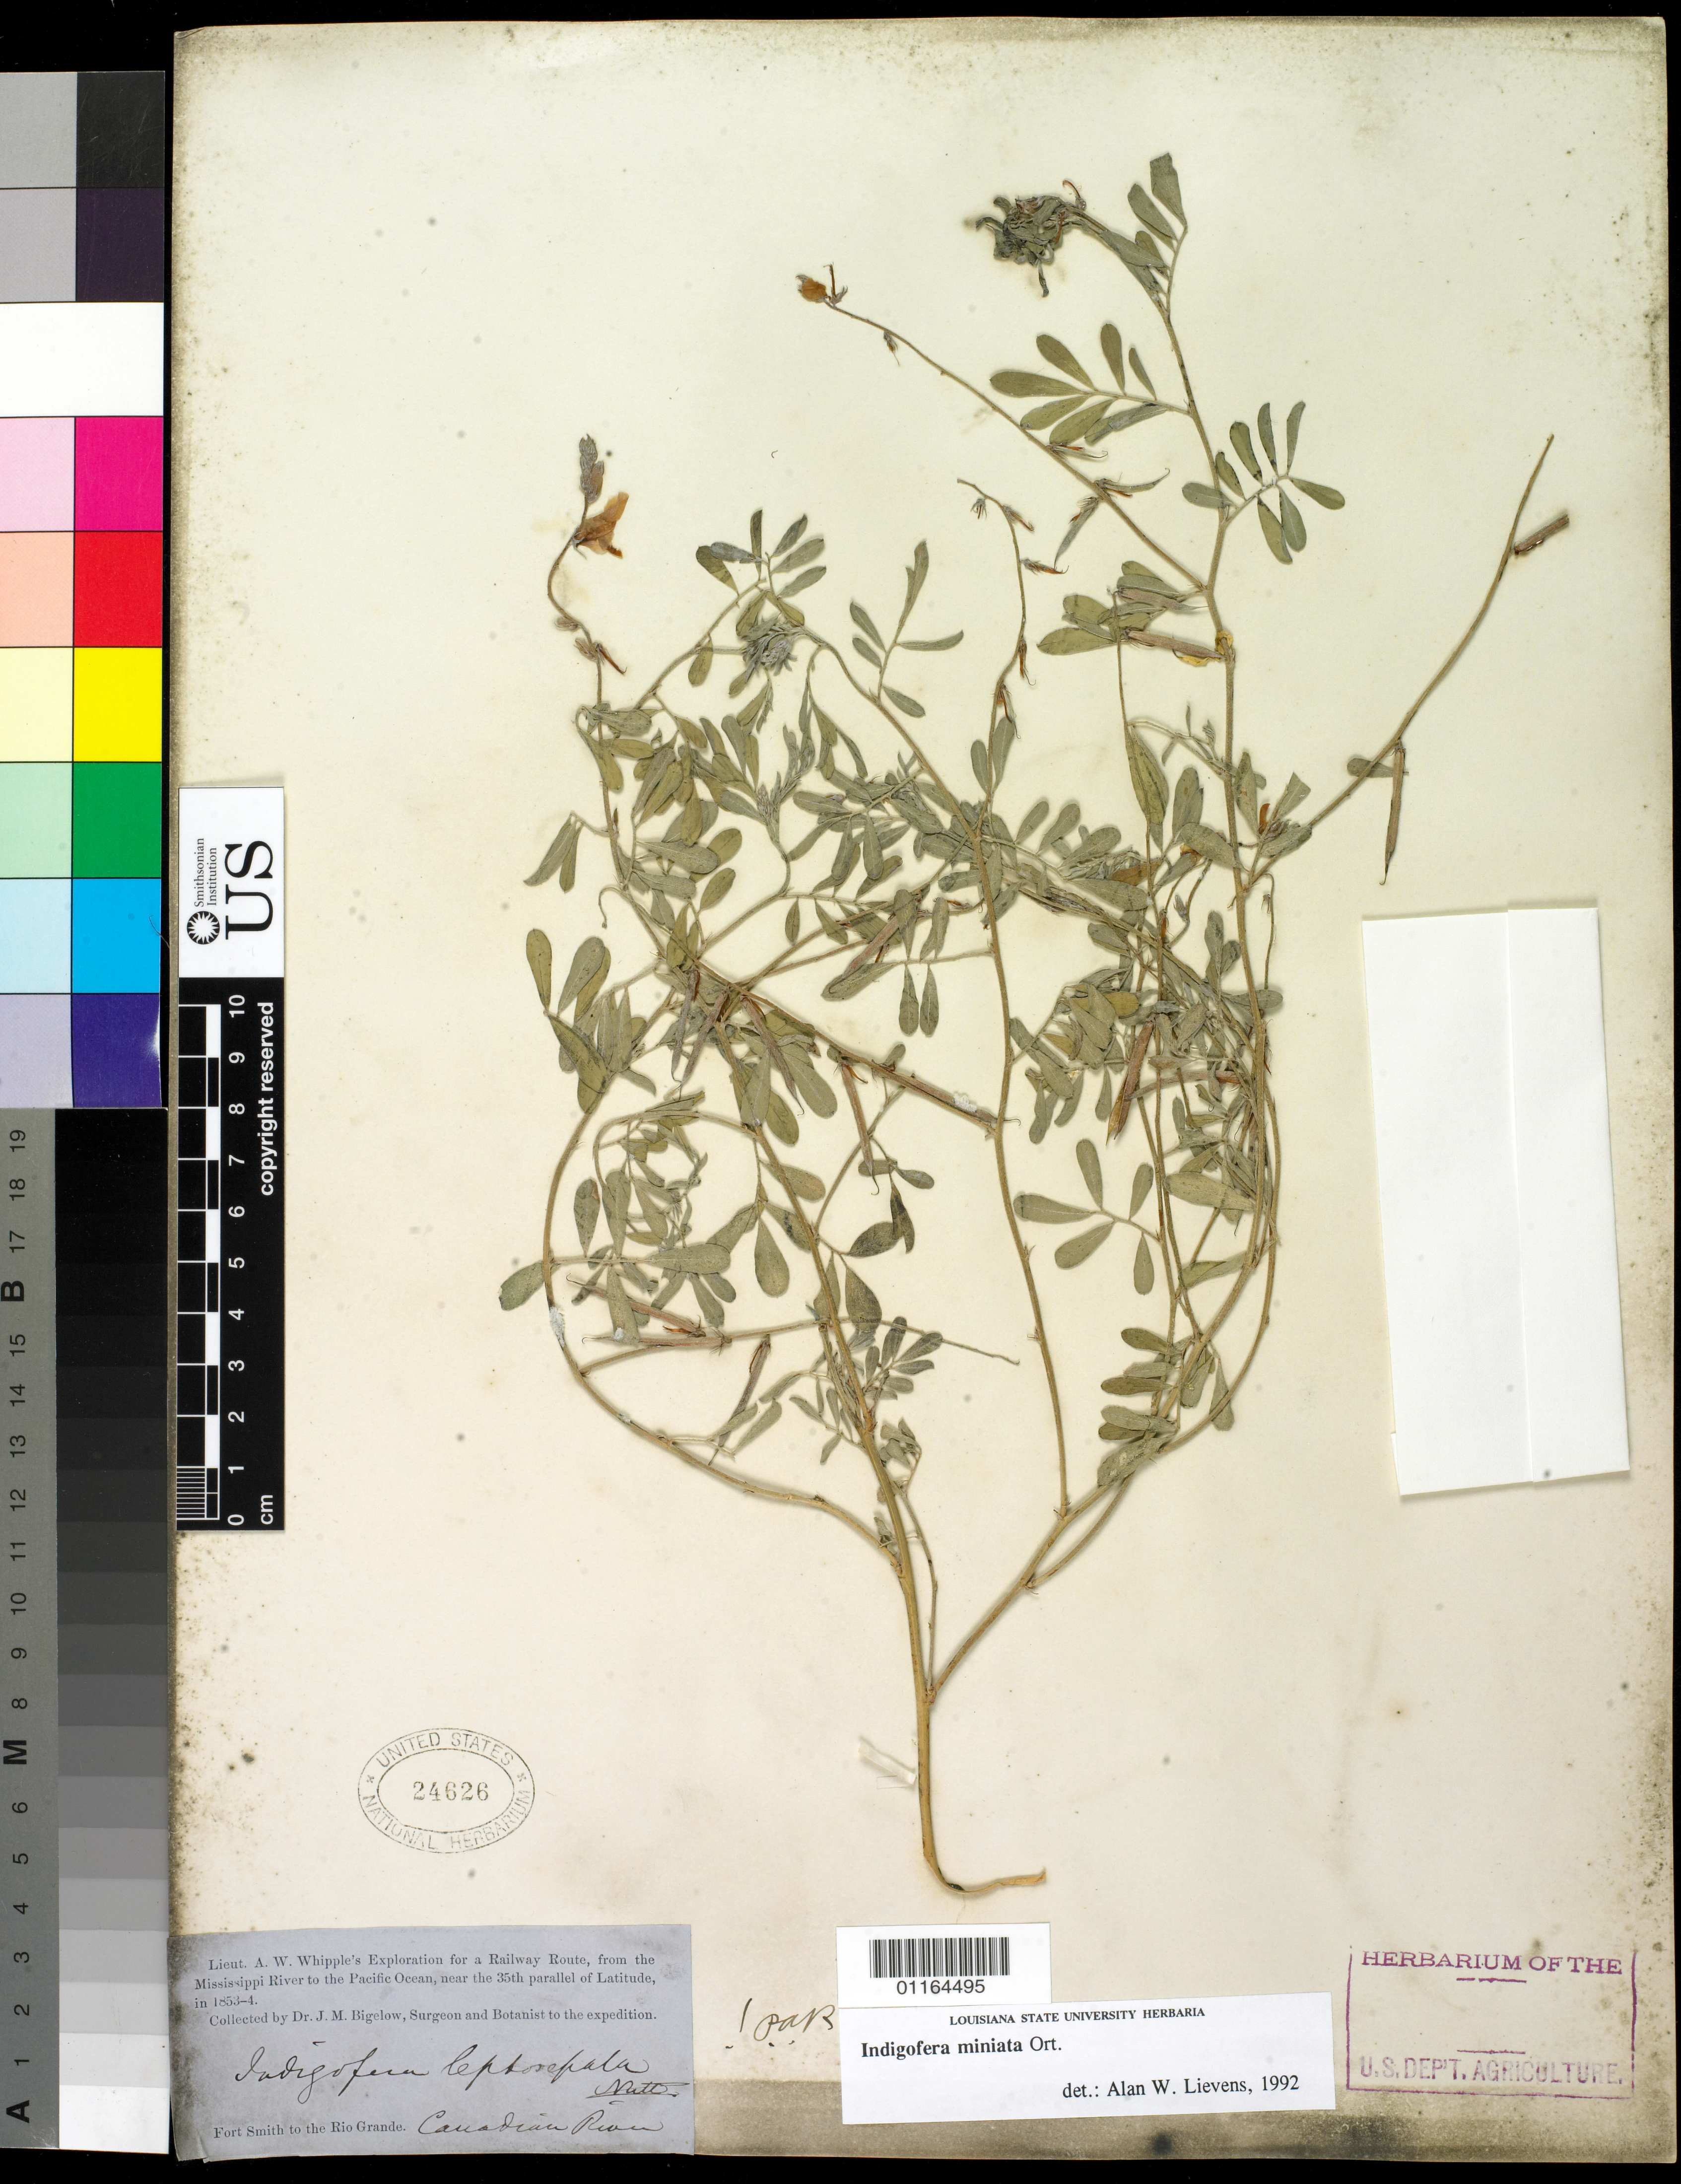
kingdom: Plantae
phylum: Tracheophyta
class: Magnoliopsida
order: Fabales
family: Fabaceae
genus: Indigofera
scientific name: Indigofera miniata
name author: Orteg.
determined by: Lievens, A. W., (LSU), Louisiana State University Herbarium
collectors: J. M. Bigelow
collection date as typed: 1853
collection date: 1853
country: United States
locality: Between Fort Smith and Rio Grande, Canadian River.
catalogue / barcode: US 24626